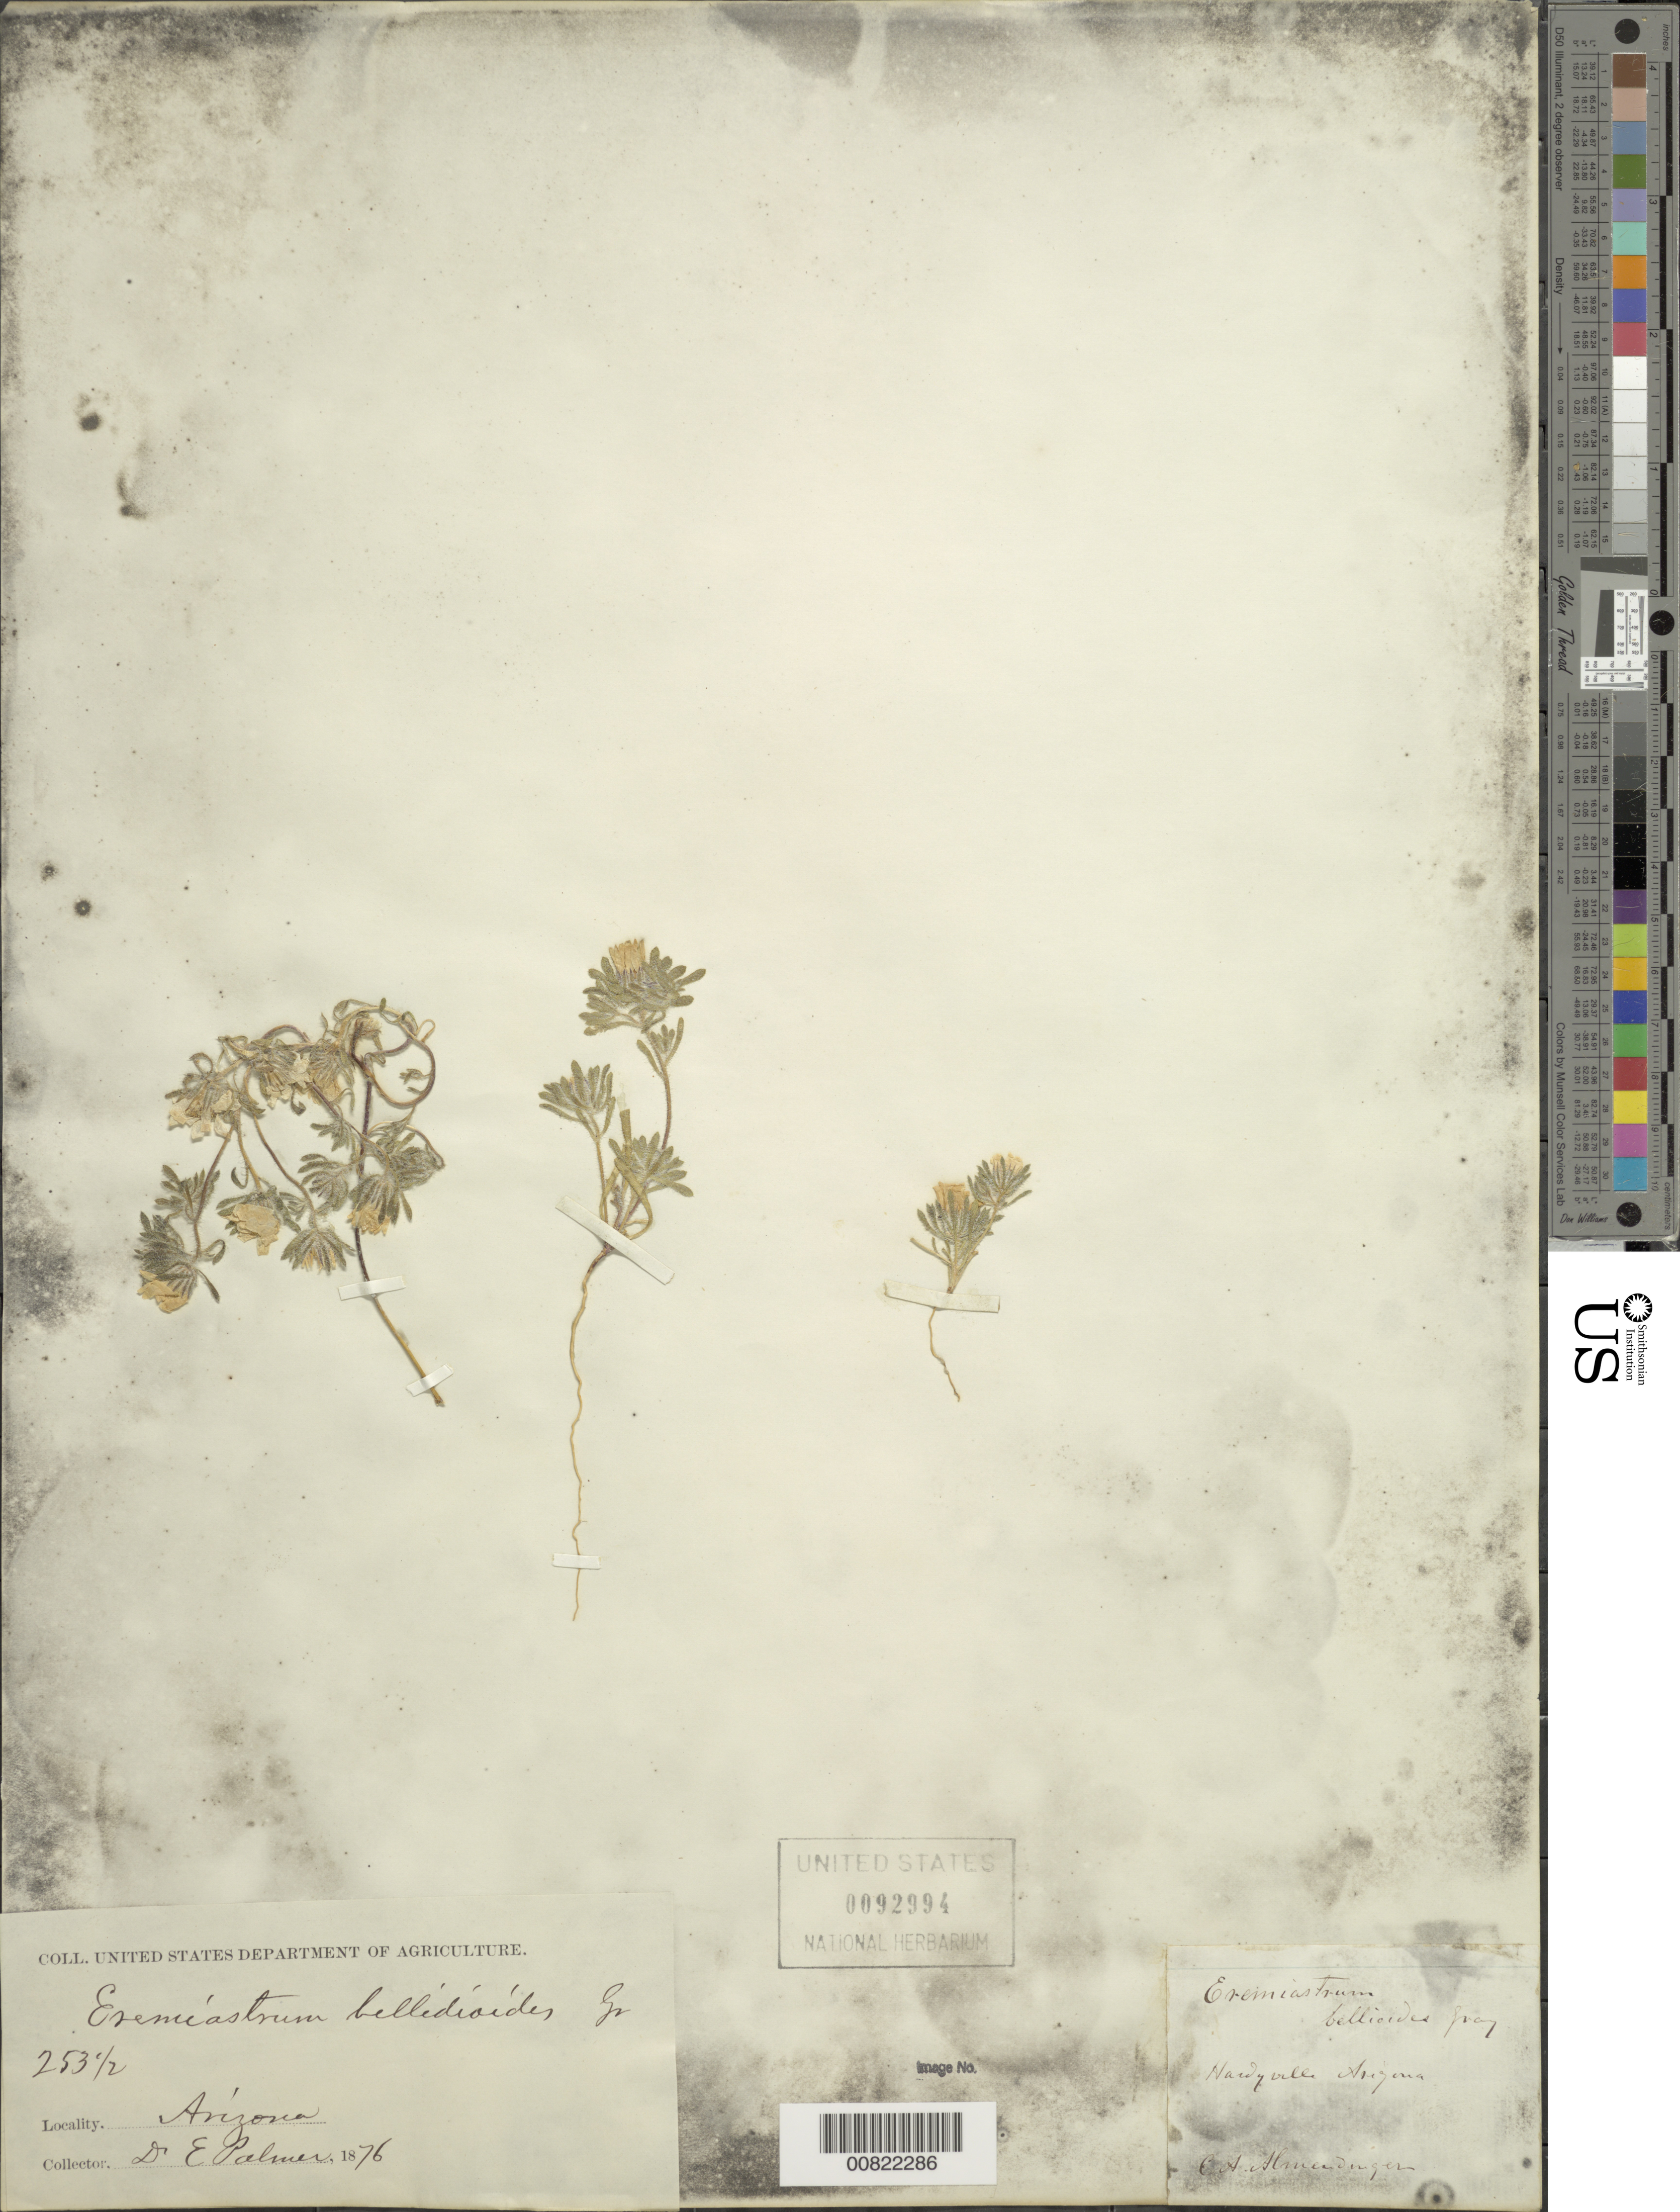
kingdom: Plantae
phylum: Tracheophyta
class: Magnoliopsida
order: Asterales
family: Asteraceae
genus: Monoptilon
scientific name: Monoptilon bellioides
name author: (A. Gray) H.M. Hall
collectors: E. Palmer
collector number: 253½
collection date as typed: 1876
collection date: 1876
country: United States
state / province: Arizona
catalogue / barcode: US 92994